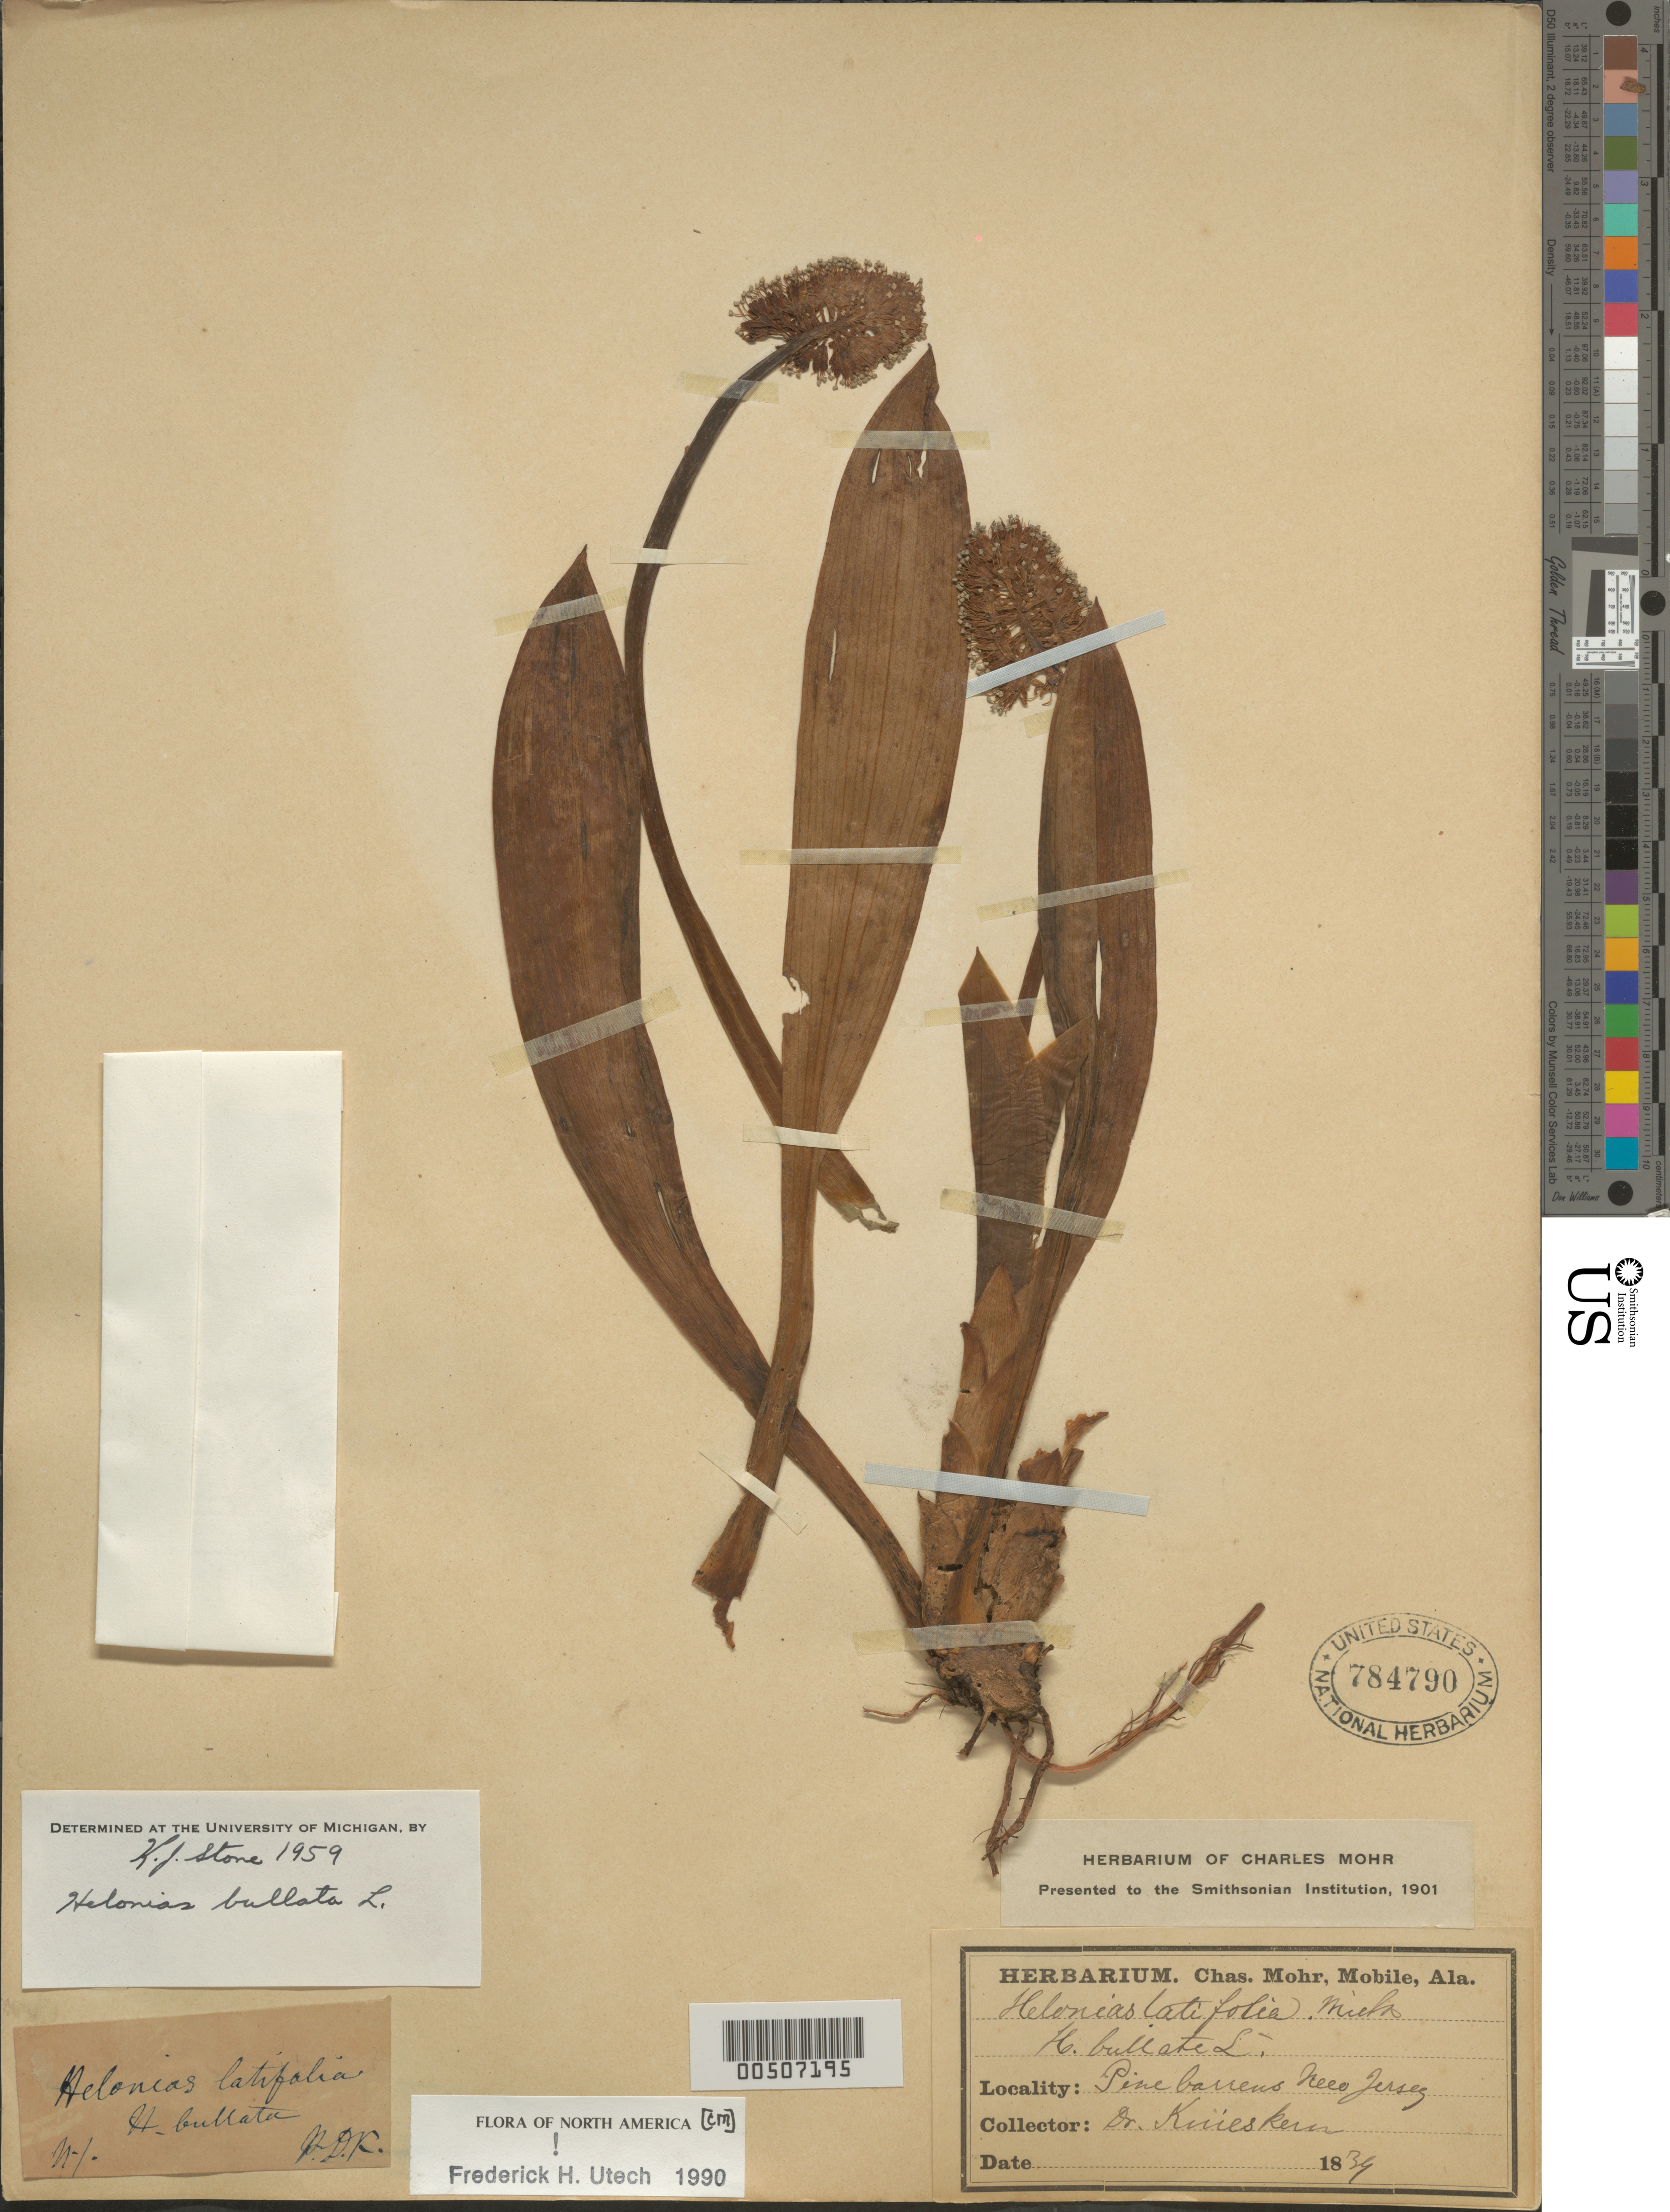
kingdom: Plantae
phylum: Tracheophyta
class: Liliopsida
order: Liliales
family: Melanthiaceae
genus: Helonias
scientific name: Helonias bullata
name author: L.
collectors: -. Knieskeur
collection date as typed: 1839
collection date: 1839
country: United States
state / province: New Jersey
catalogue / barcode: US 784790